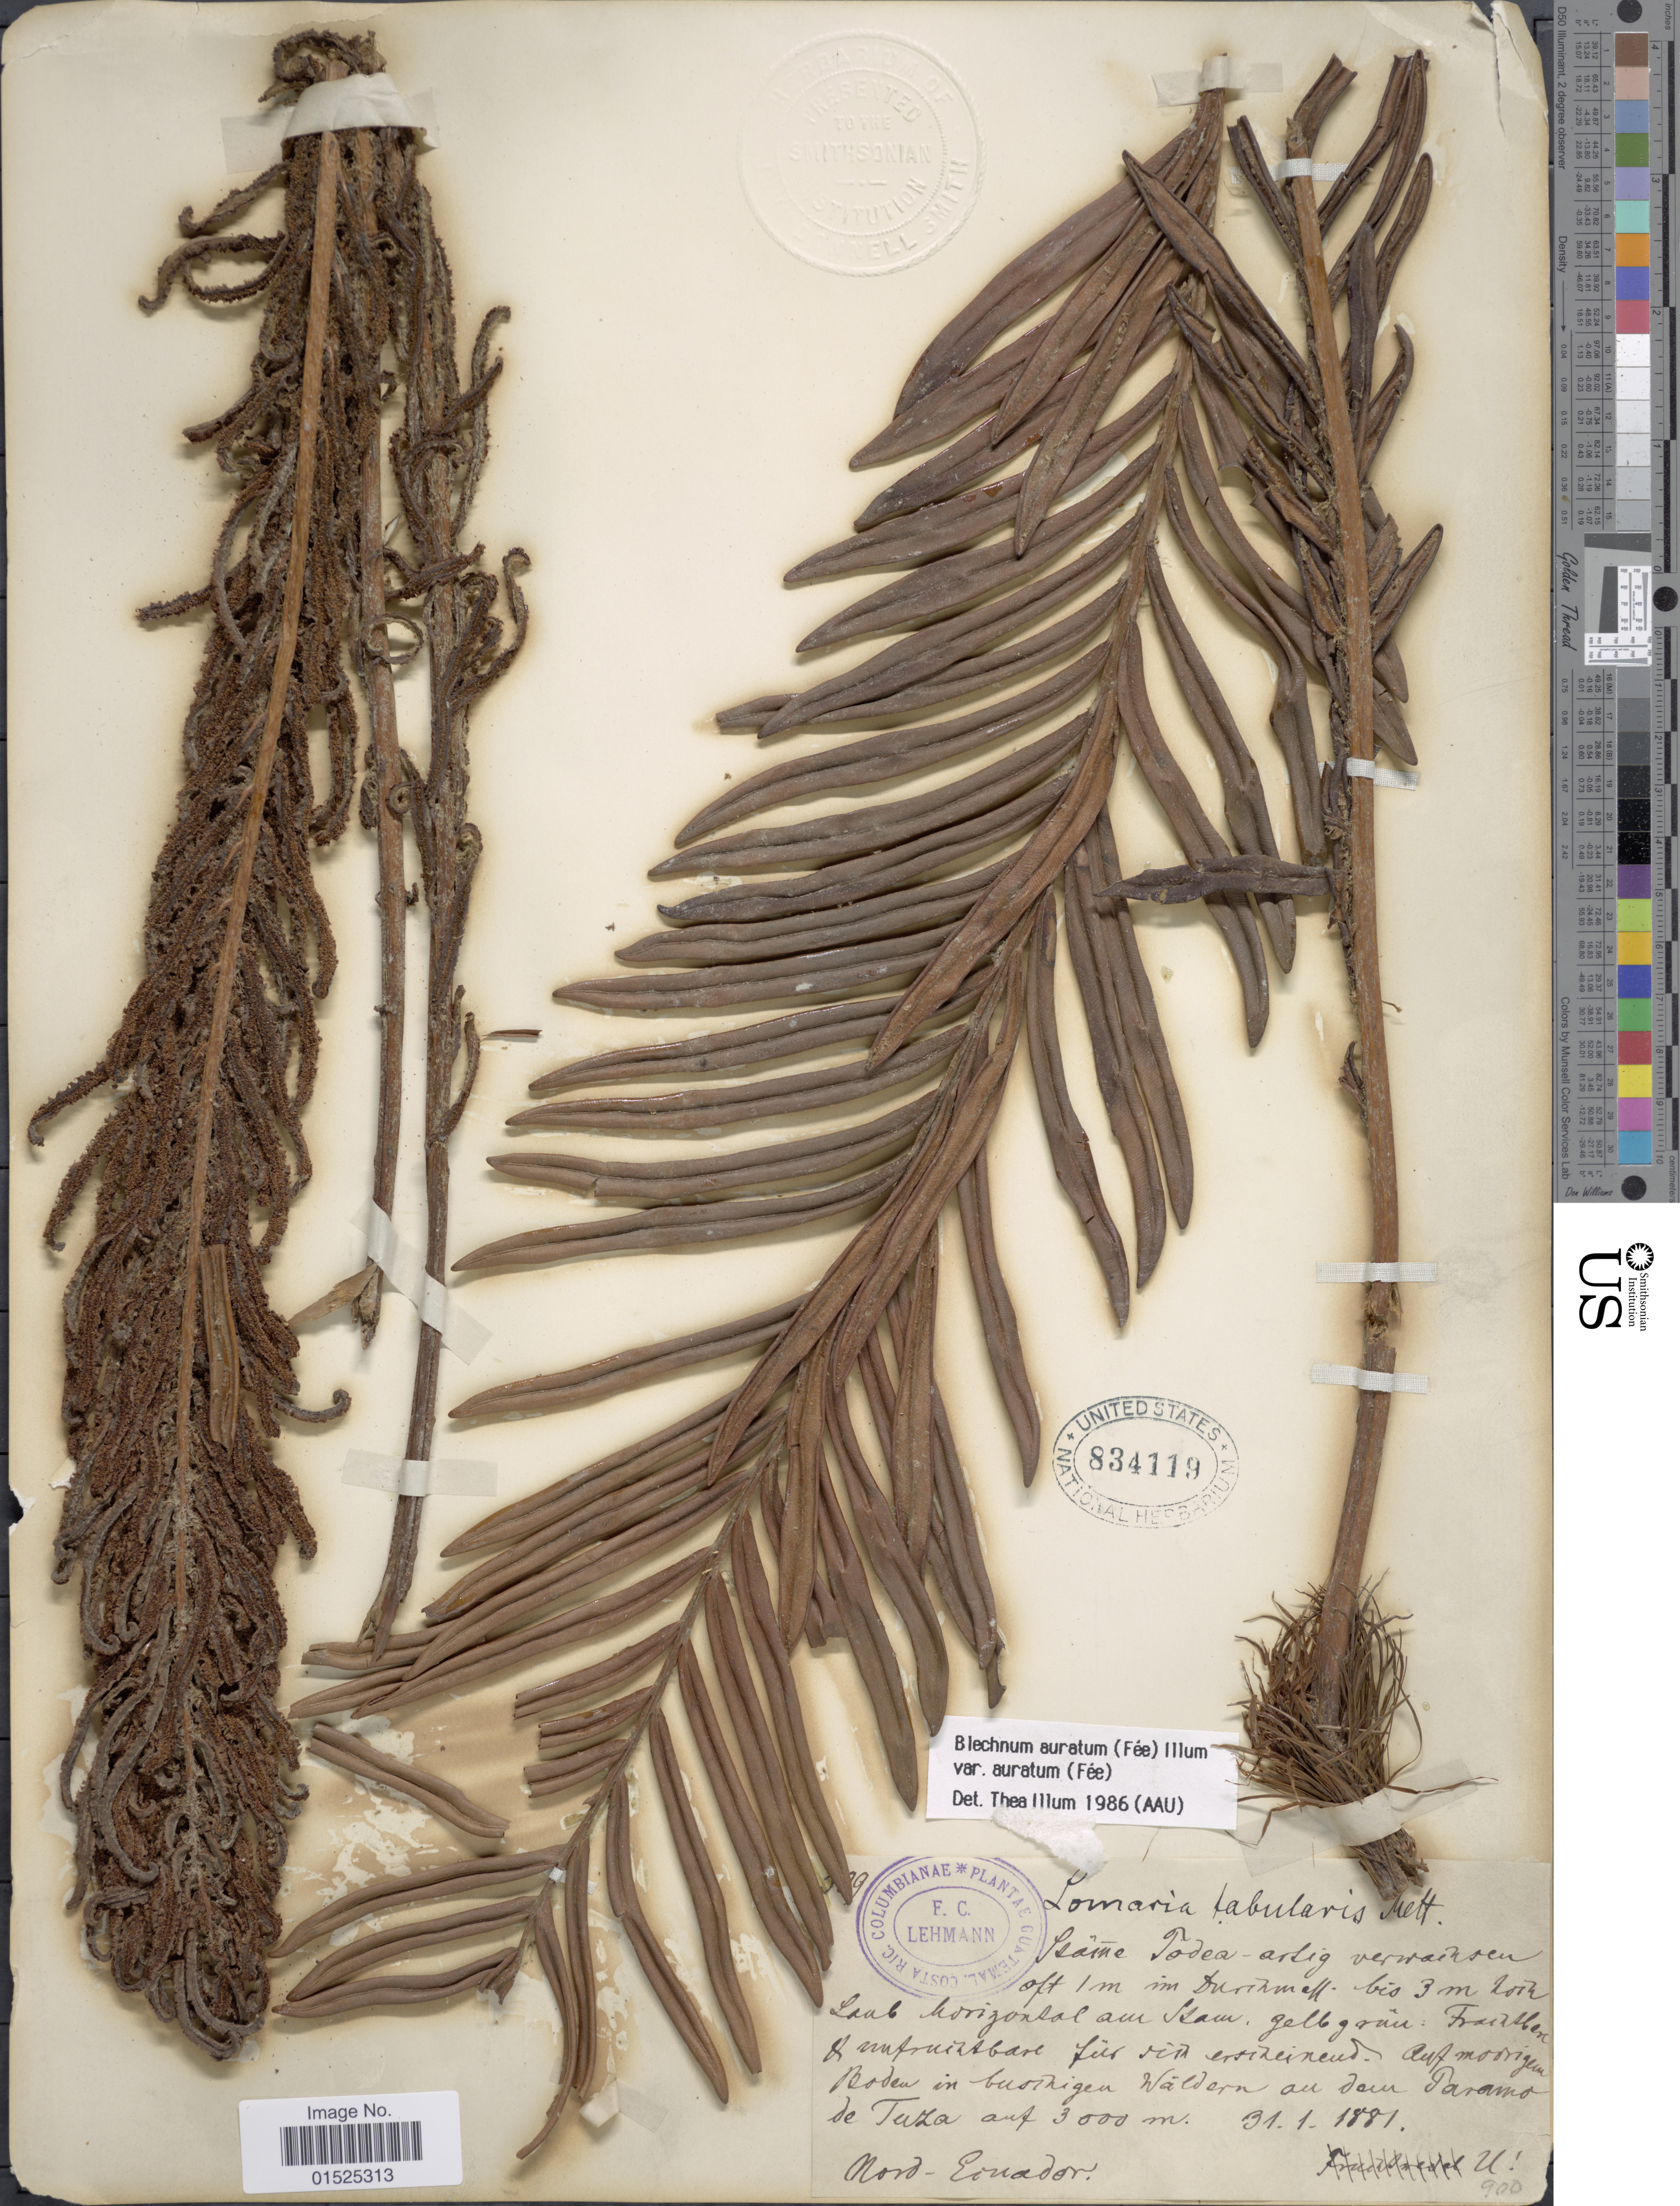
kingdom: Plantae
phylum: Tracheophyta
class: Polypodiopsida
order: Polypodiales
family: Blechnaceae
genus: Blechnum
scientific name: Blechnum auratum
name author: (Fée) R.M. Tryon & Stolze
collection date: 1881-01-31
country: Ecuador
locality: Paramo de Tuza, Nord- Ecuador.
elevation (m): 3000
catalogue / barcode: US 834119